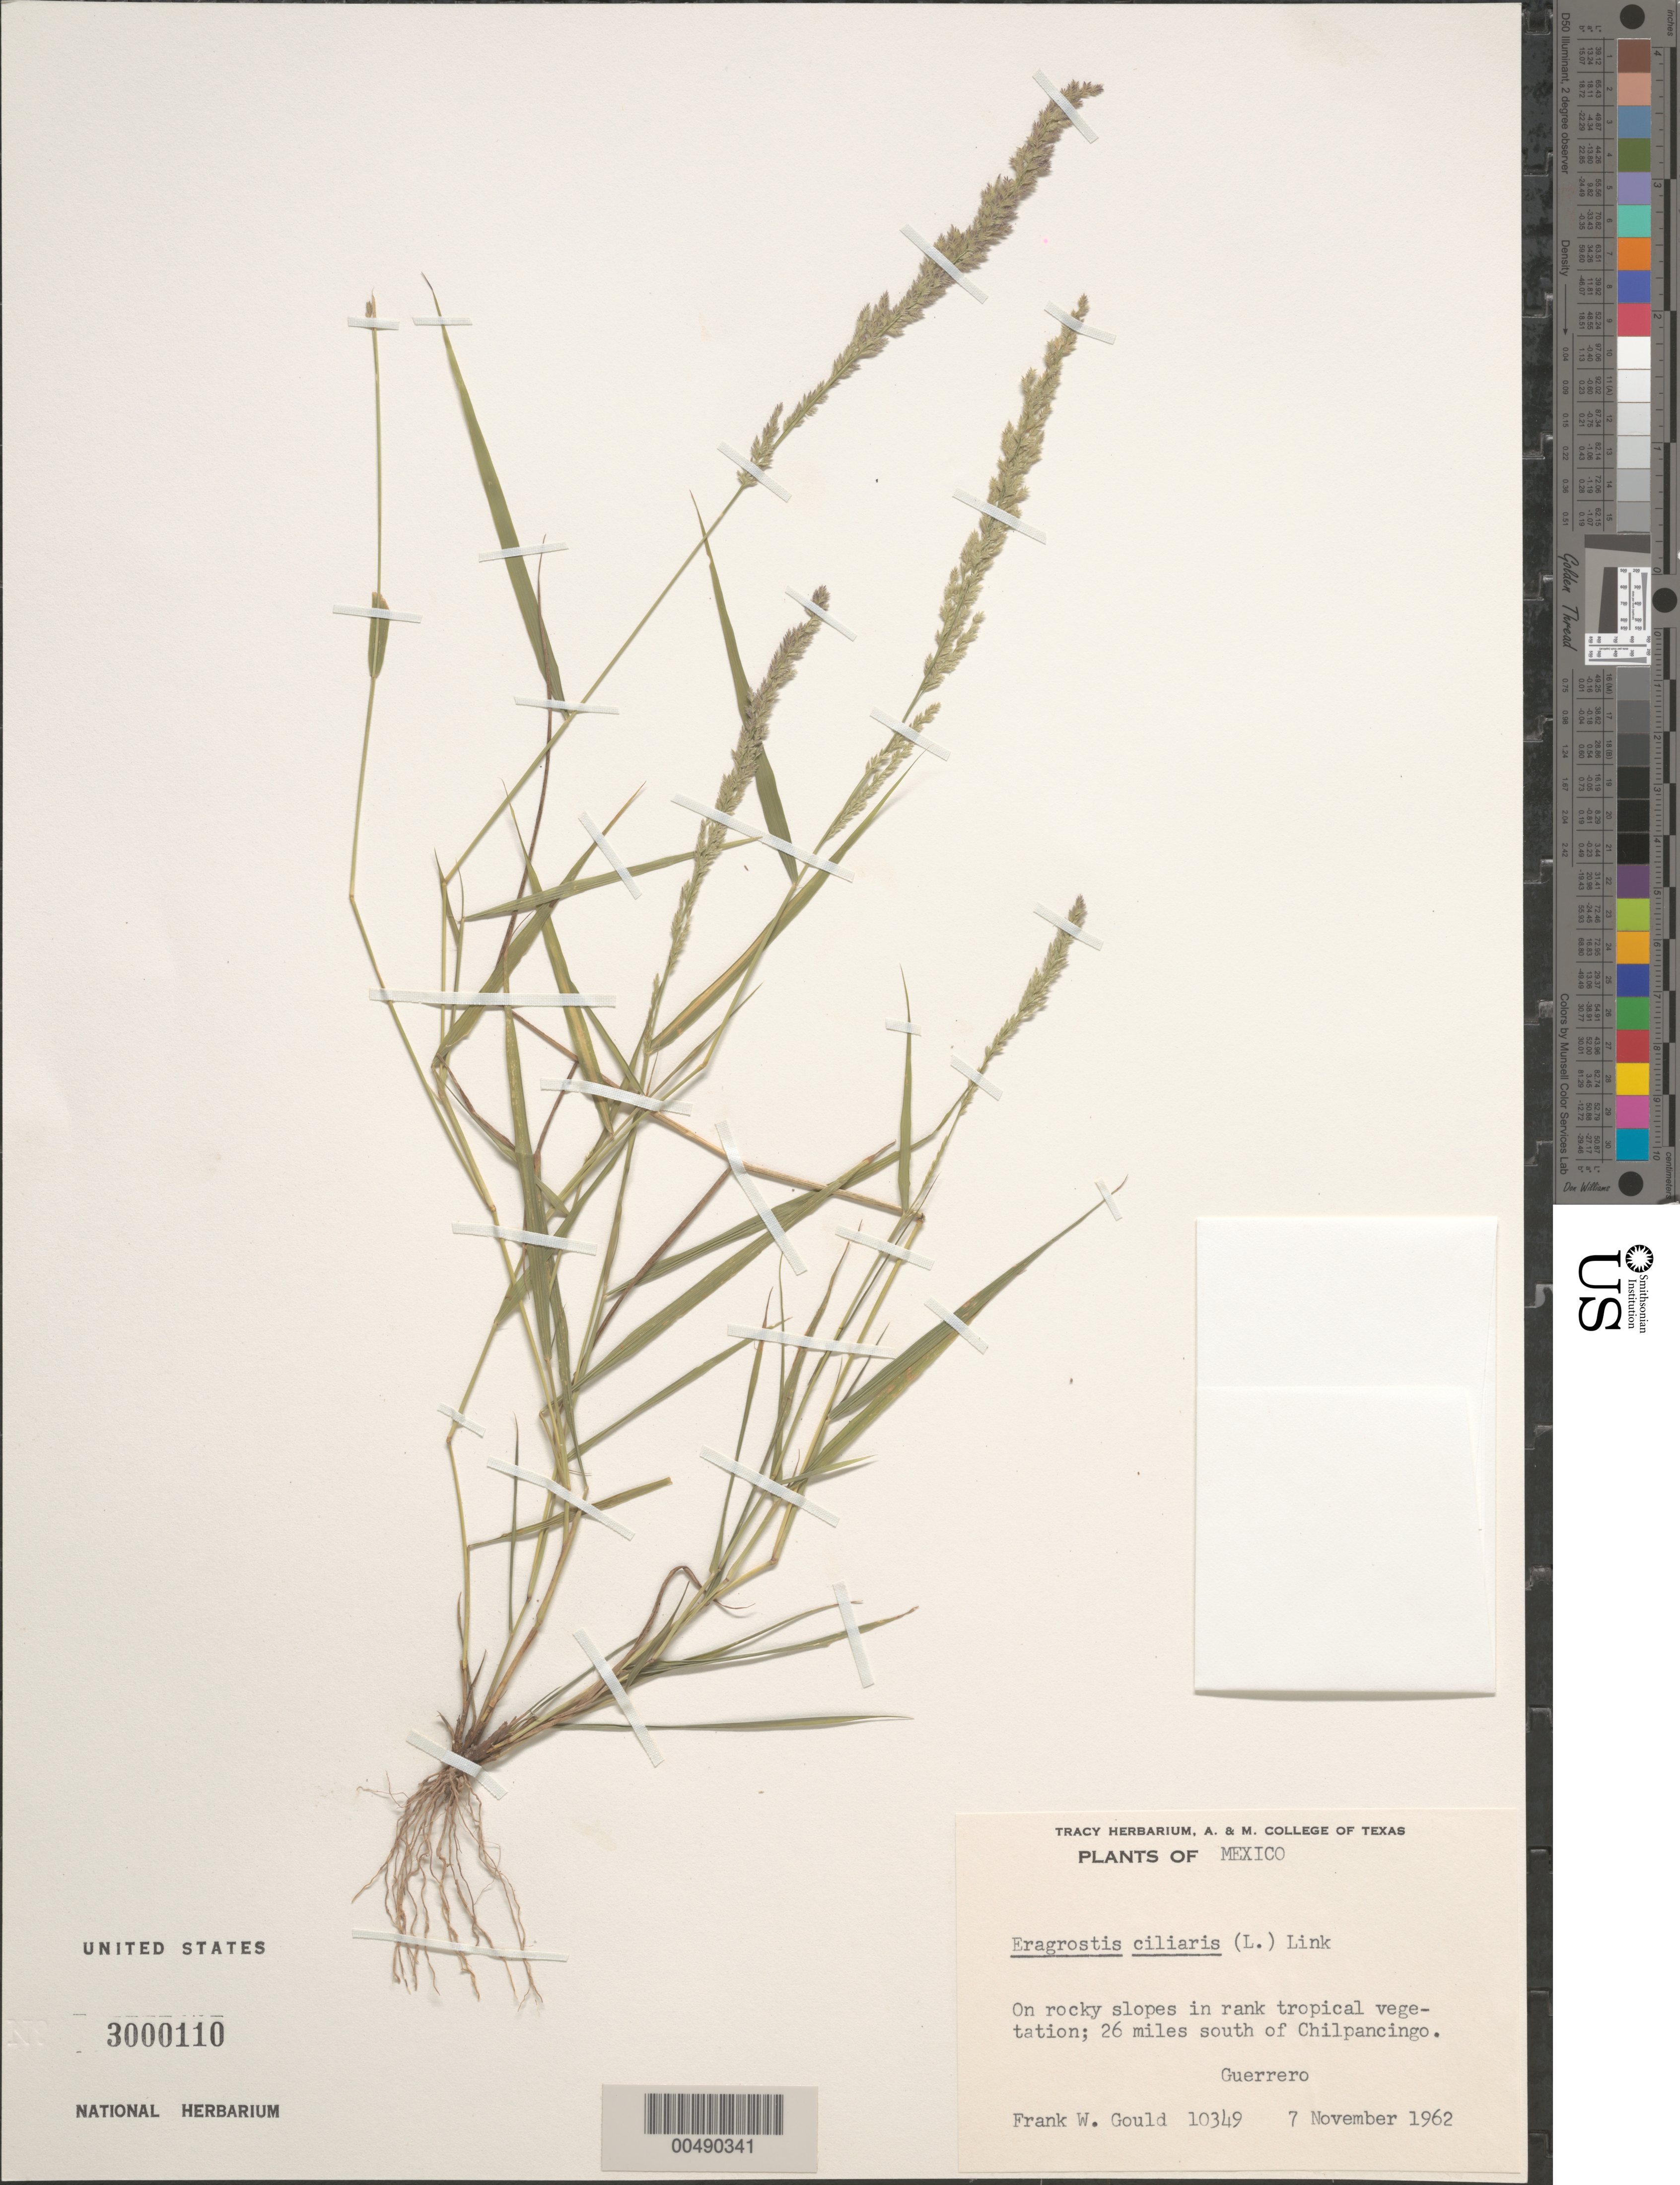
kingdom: Plantae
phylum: Tracheophyta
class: Liliopsida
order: Poales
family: Poaceae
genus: Eragrostis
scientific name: Eragrostis ciliaris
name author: (L.) R. Br.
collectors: F. W. Gould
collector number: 10349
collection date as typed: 7 Nov 1962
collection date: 1962-11-07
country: Mexico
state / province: Guerrero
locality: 26 mi S of Chilpancingo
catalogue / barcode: US 3000110